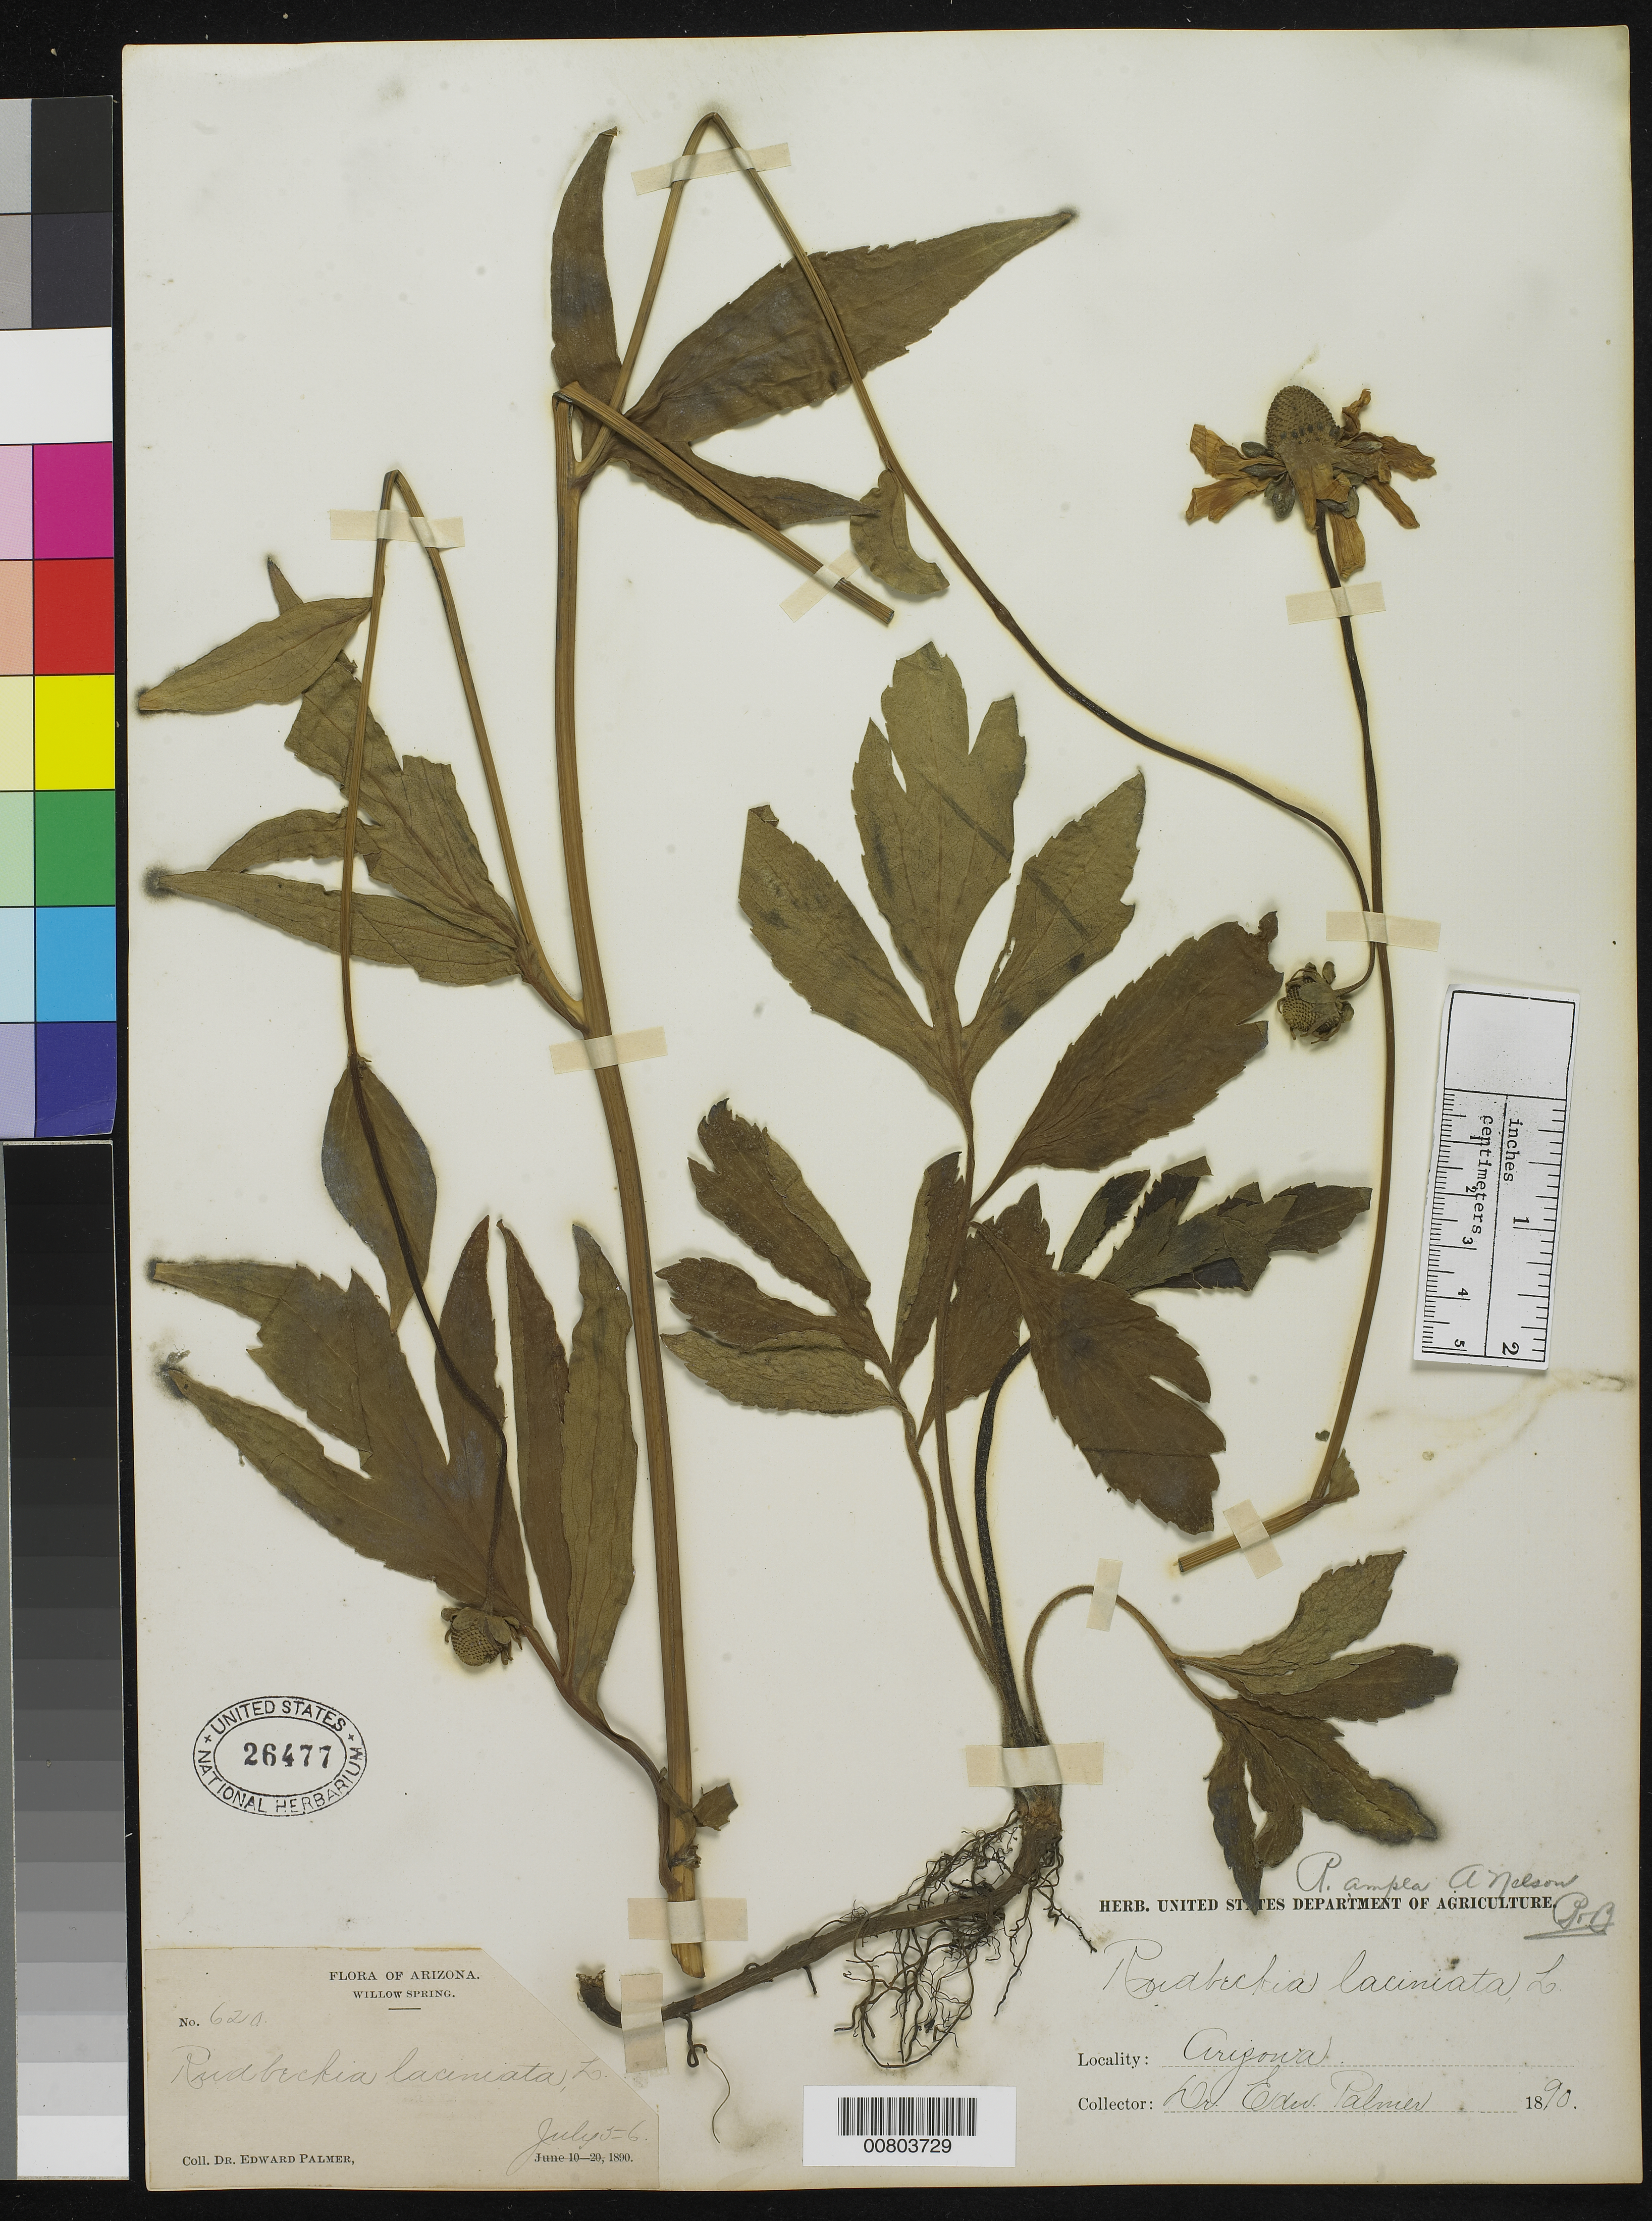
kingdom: Plantae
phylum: Tracheophyta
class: Magnoliopsida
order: Asterales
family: Asteraceae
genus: Rudbeckia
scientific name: Rudbeckia laciniata var. ampla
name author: (A. Nelson) Cronq.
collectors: E. Palmer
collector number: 620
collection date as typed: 05 Jul 1890 to 06 Jul 1890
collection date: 1890-07-05/1890-07-06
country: United States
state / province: Arizona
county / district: Coconino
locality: Willow Spring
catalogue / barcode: US 26477